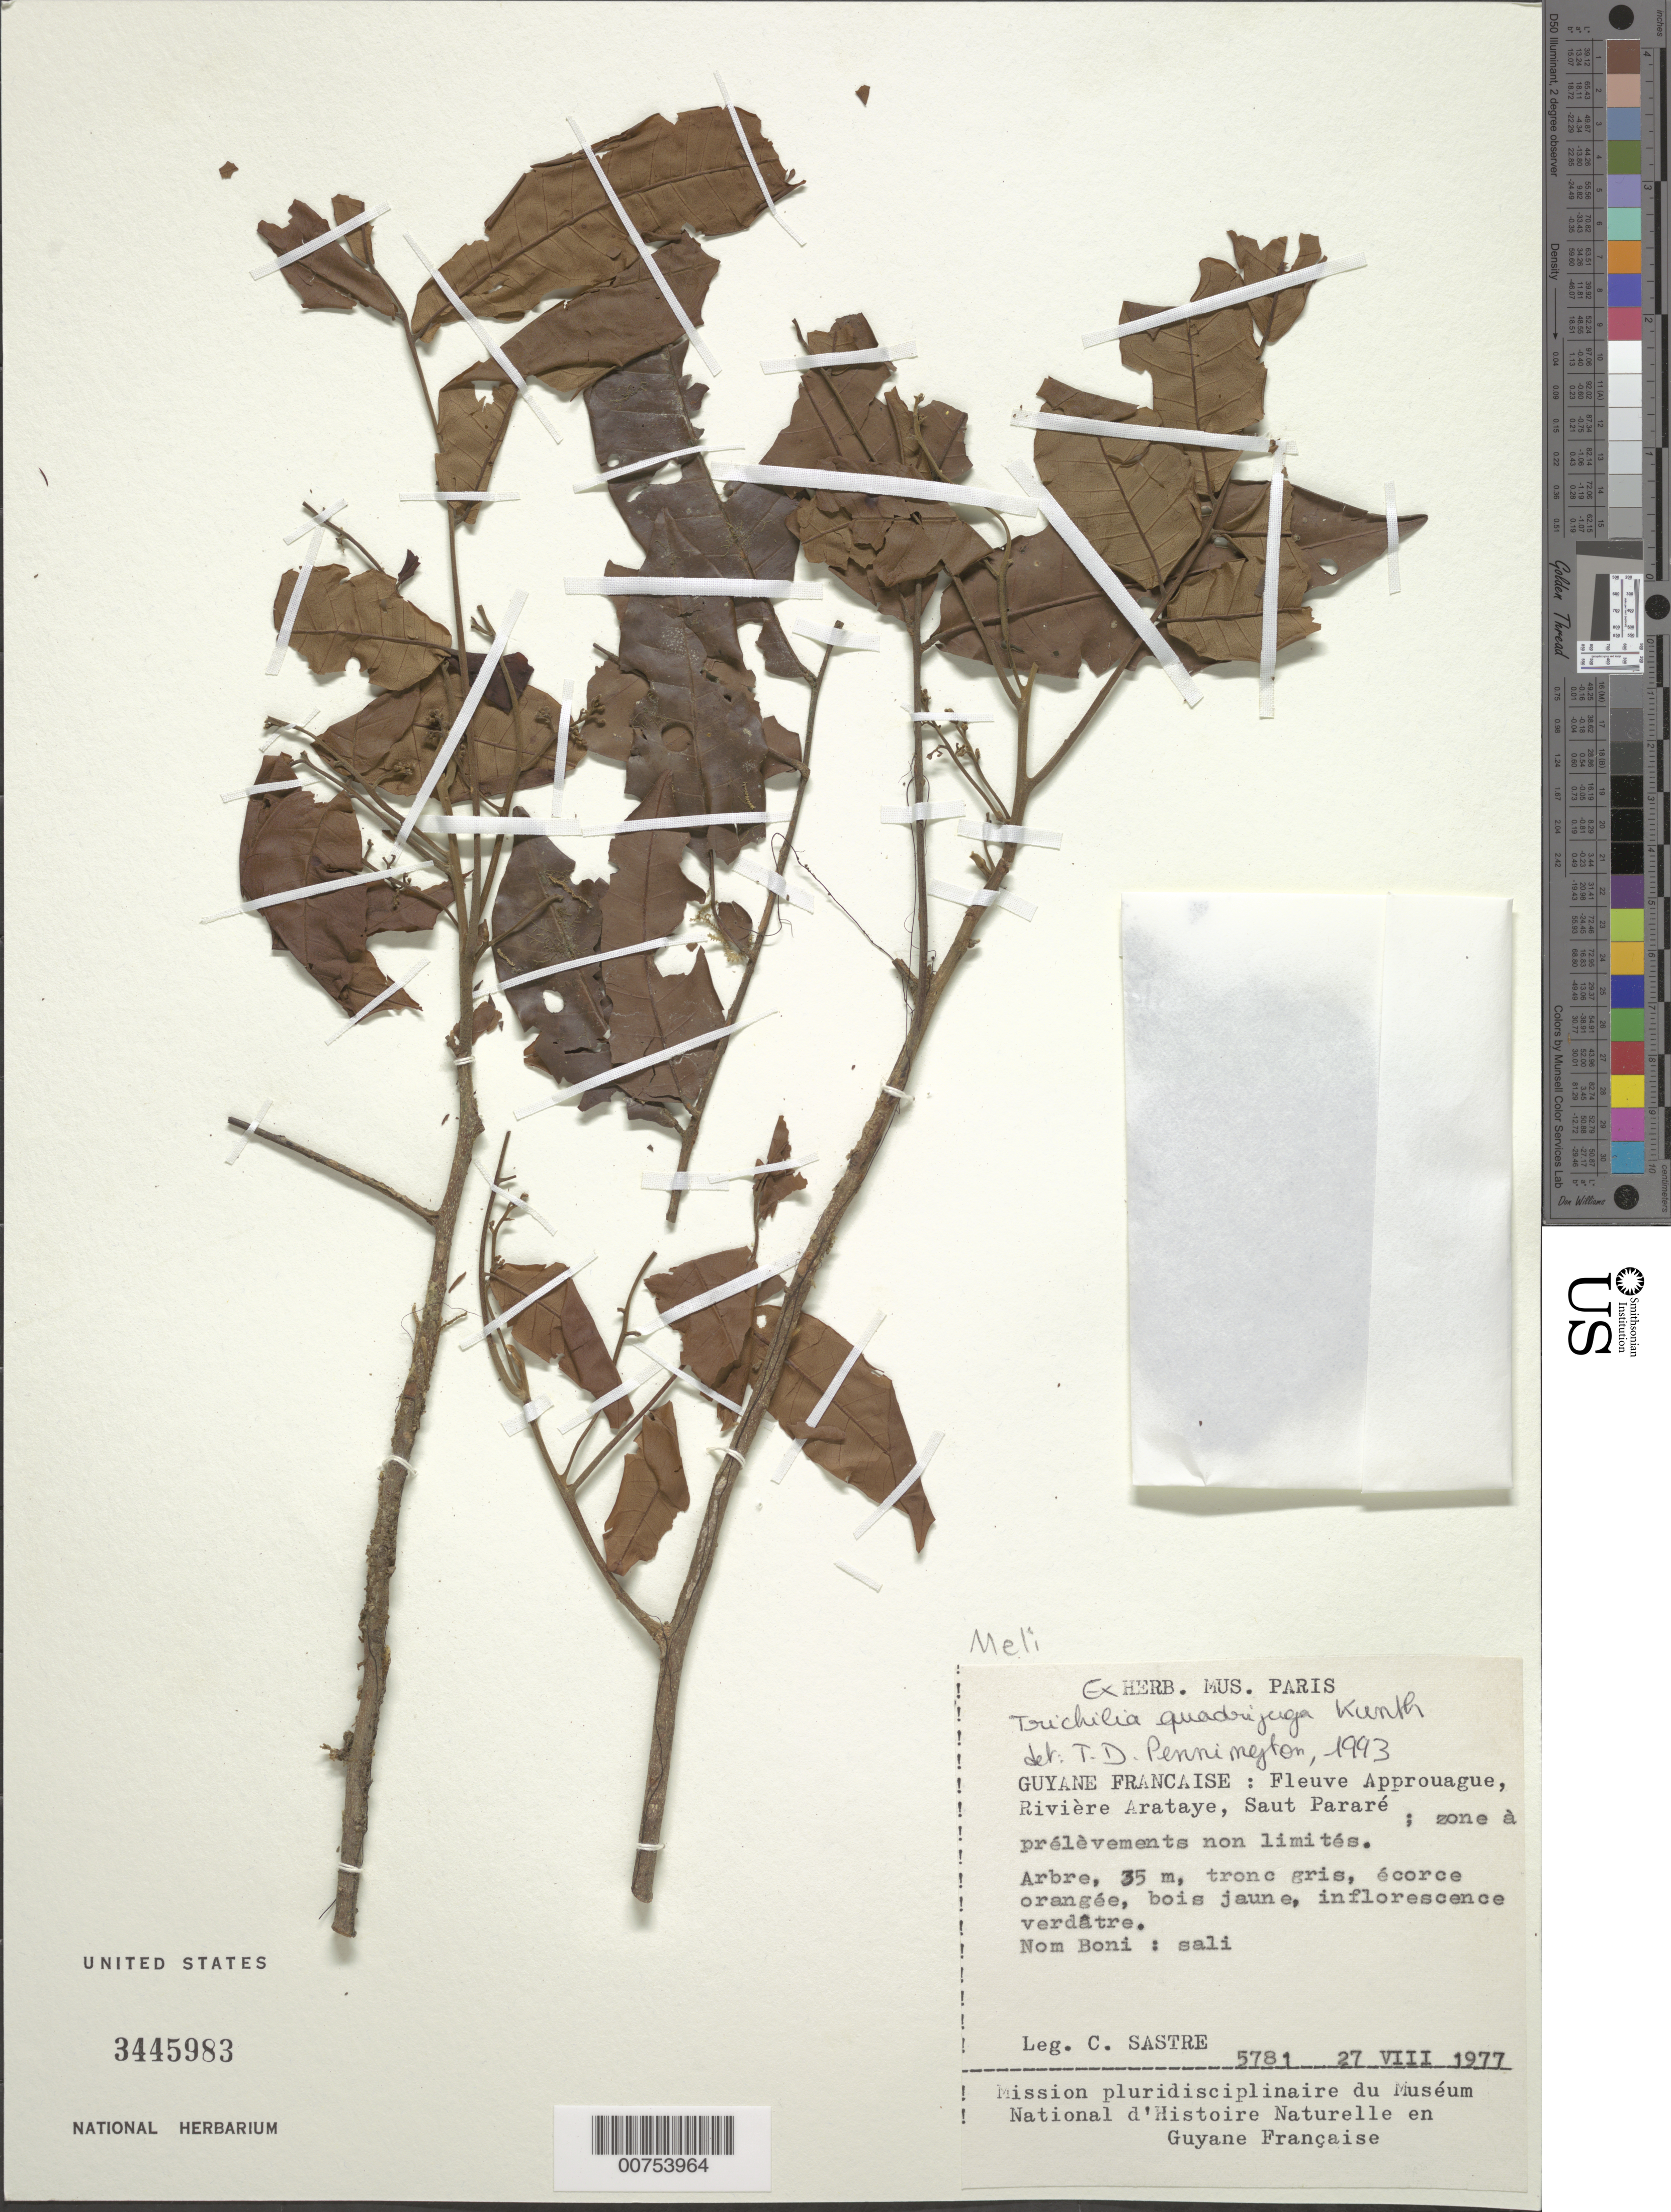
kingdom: Plantae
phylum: Tracheophyta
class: Magnoliopsida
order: Sapindales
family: Meliaceae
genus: Trichilia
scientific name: Trichilia quadrijuga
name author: Kunth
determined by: Pennington, T. D., (K)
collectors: C. H. L. Sastre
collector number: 5781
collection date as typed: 27-Aug-77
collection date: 1977-08-27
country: French Guiana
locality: Saut Pararé, Rivière Arataye, Fleuve Approuague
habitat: Zone à prélèvemente non limités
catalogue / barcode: US 3445983